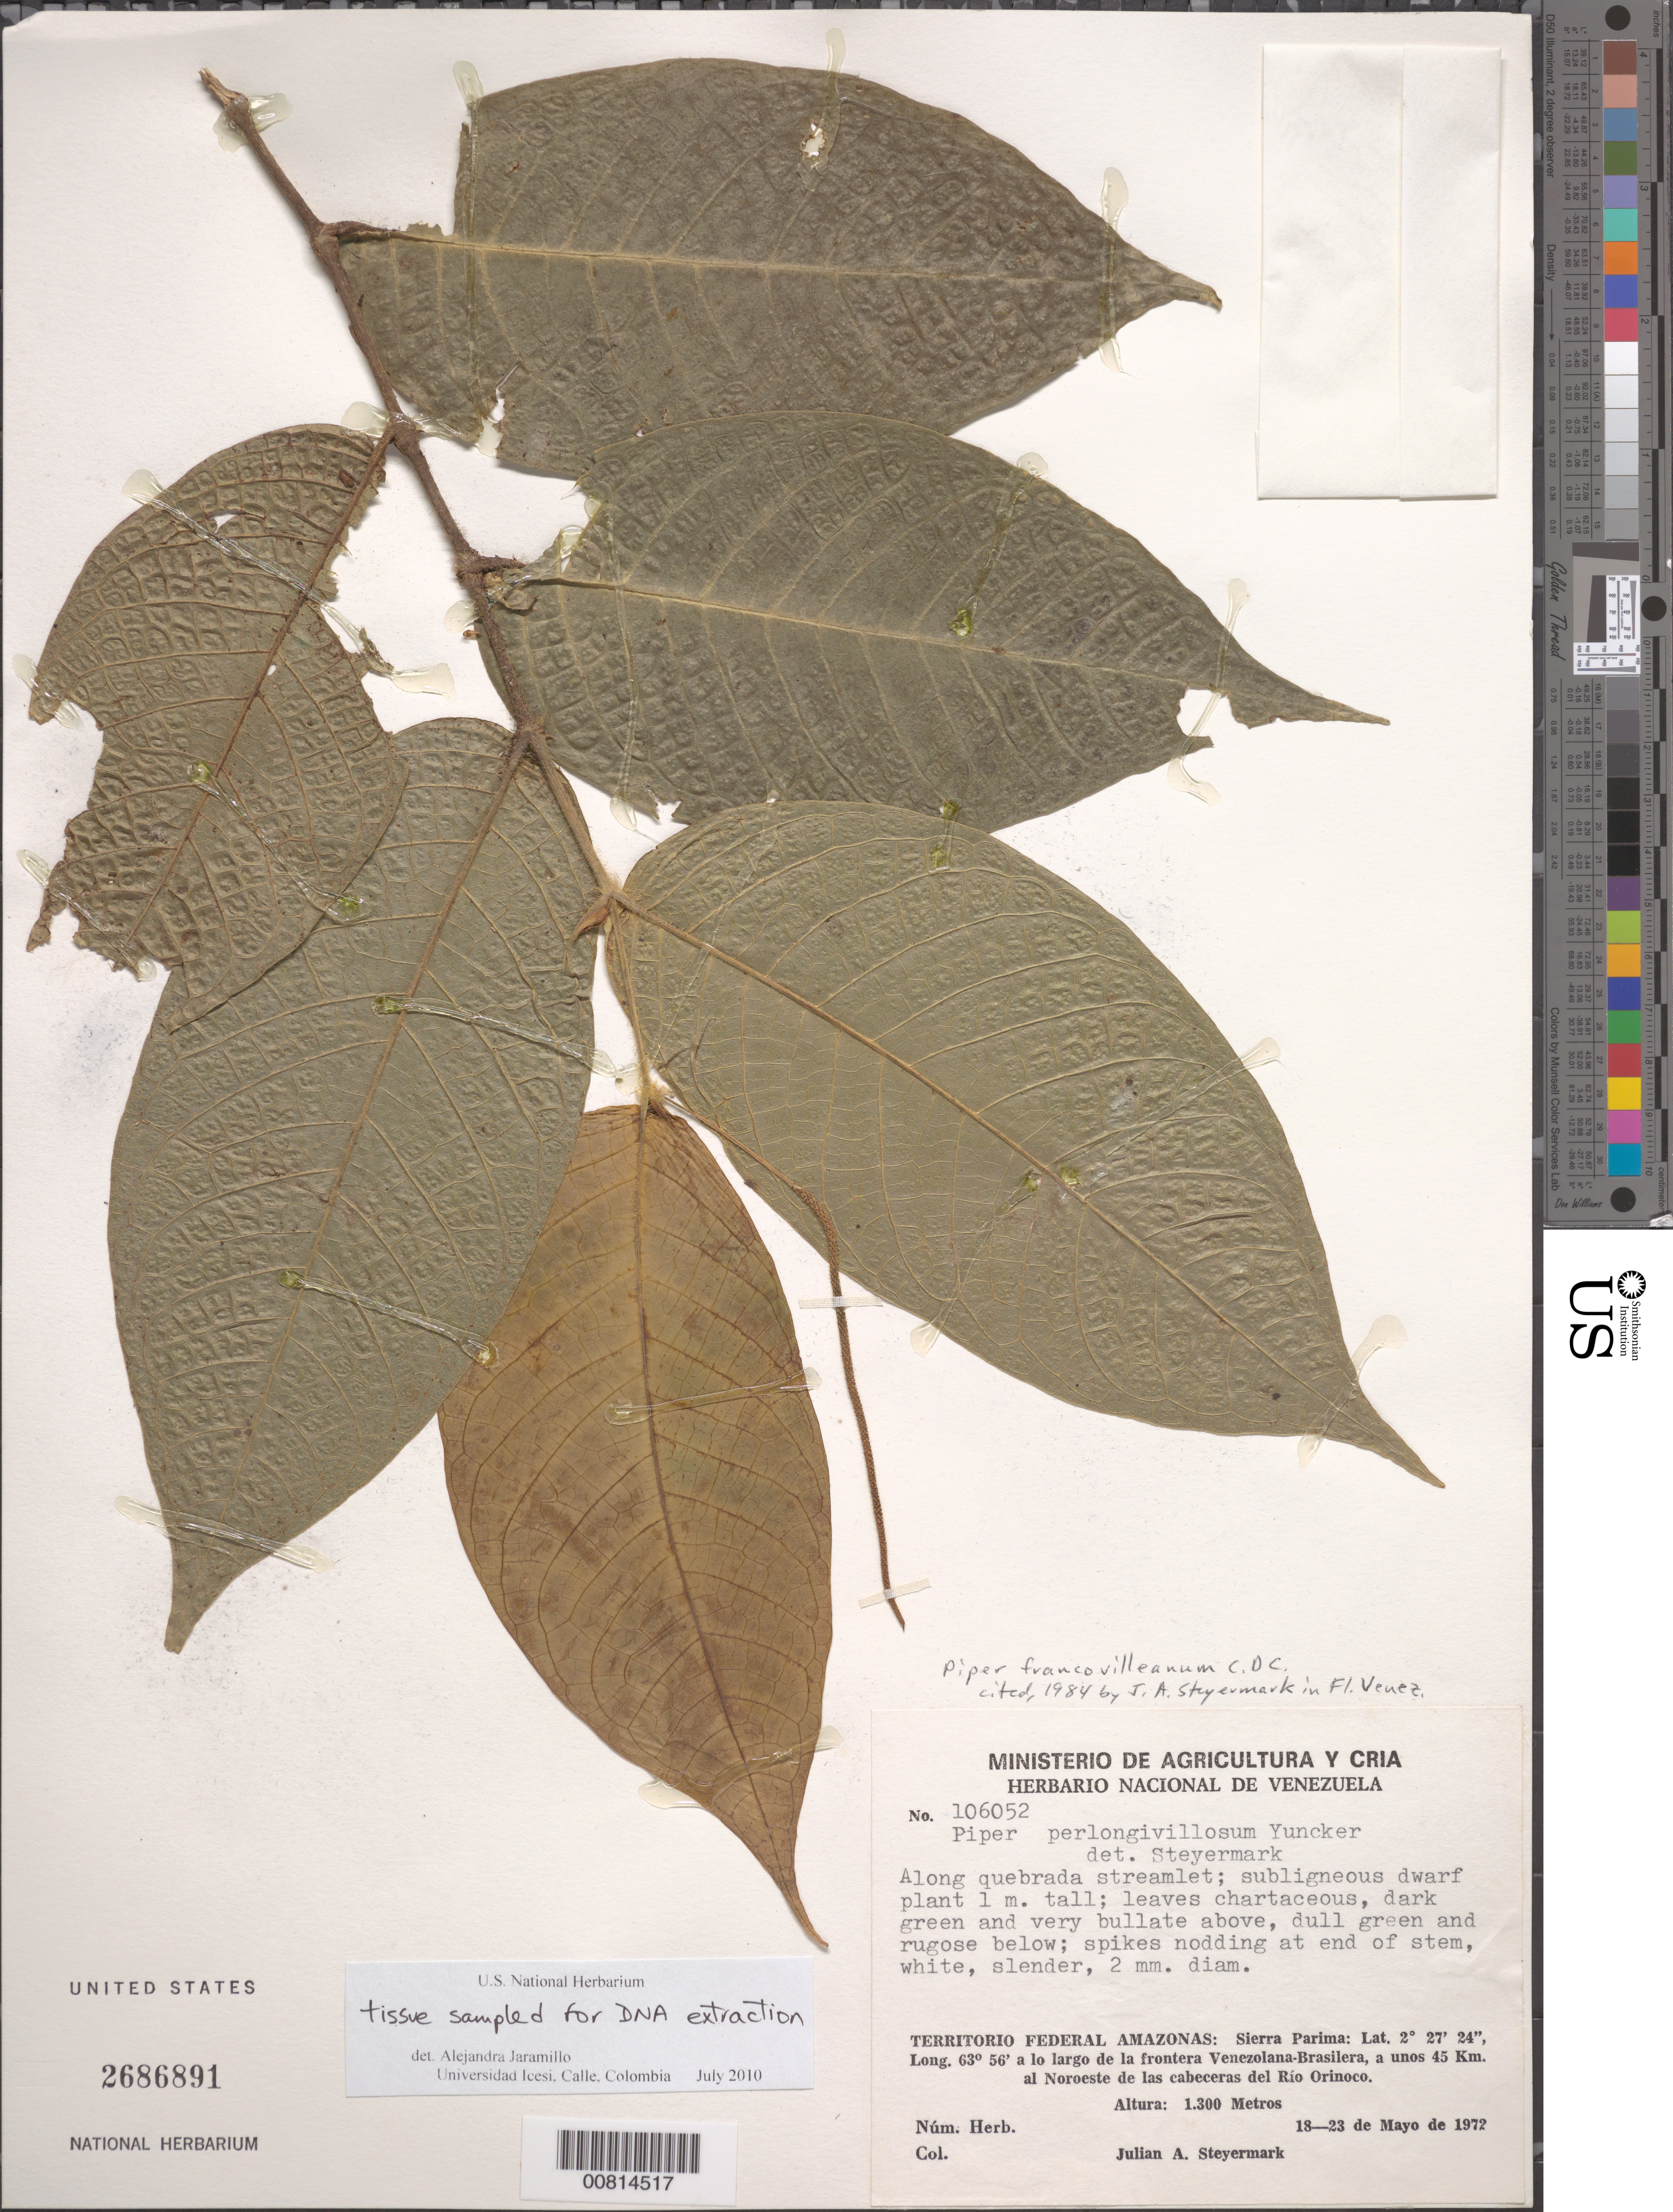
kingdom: Plantae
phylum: Tracheophyta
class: Magnoliopsida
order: Piperales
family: Piperaceae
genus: Piper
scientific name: Piper francovilleanum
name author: C. DC.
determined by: Steyermark, Julian A., (VEN)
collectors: J. Steyermark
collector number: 106052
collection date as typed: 18-May-72 to 23-May-72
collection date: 1972-05-18/1972-05-23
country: Venezuela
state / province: Amazonas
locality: Sierra Parima, la frontera Venezolana-Brasilera, a unos 45 km al noroeste de las cabeceras del Río Orinoco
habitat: Along quebrada streamlet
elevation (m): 1300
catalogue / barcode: US 2686891